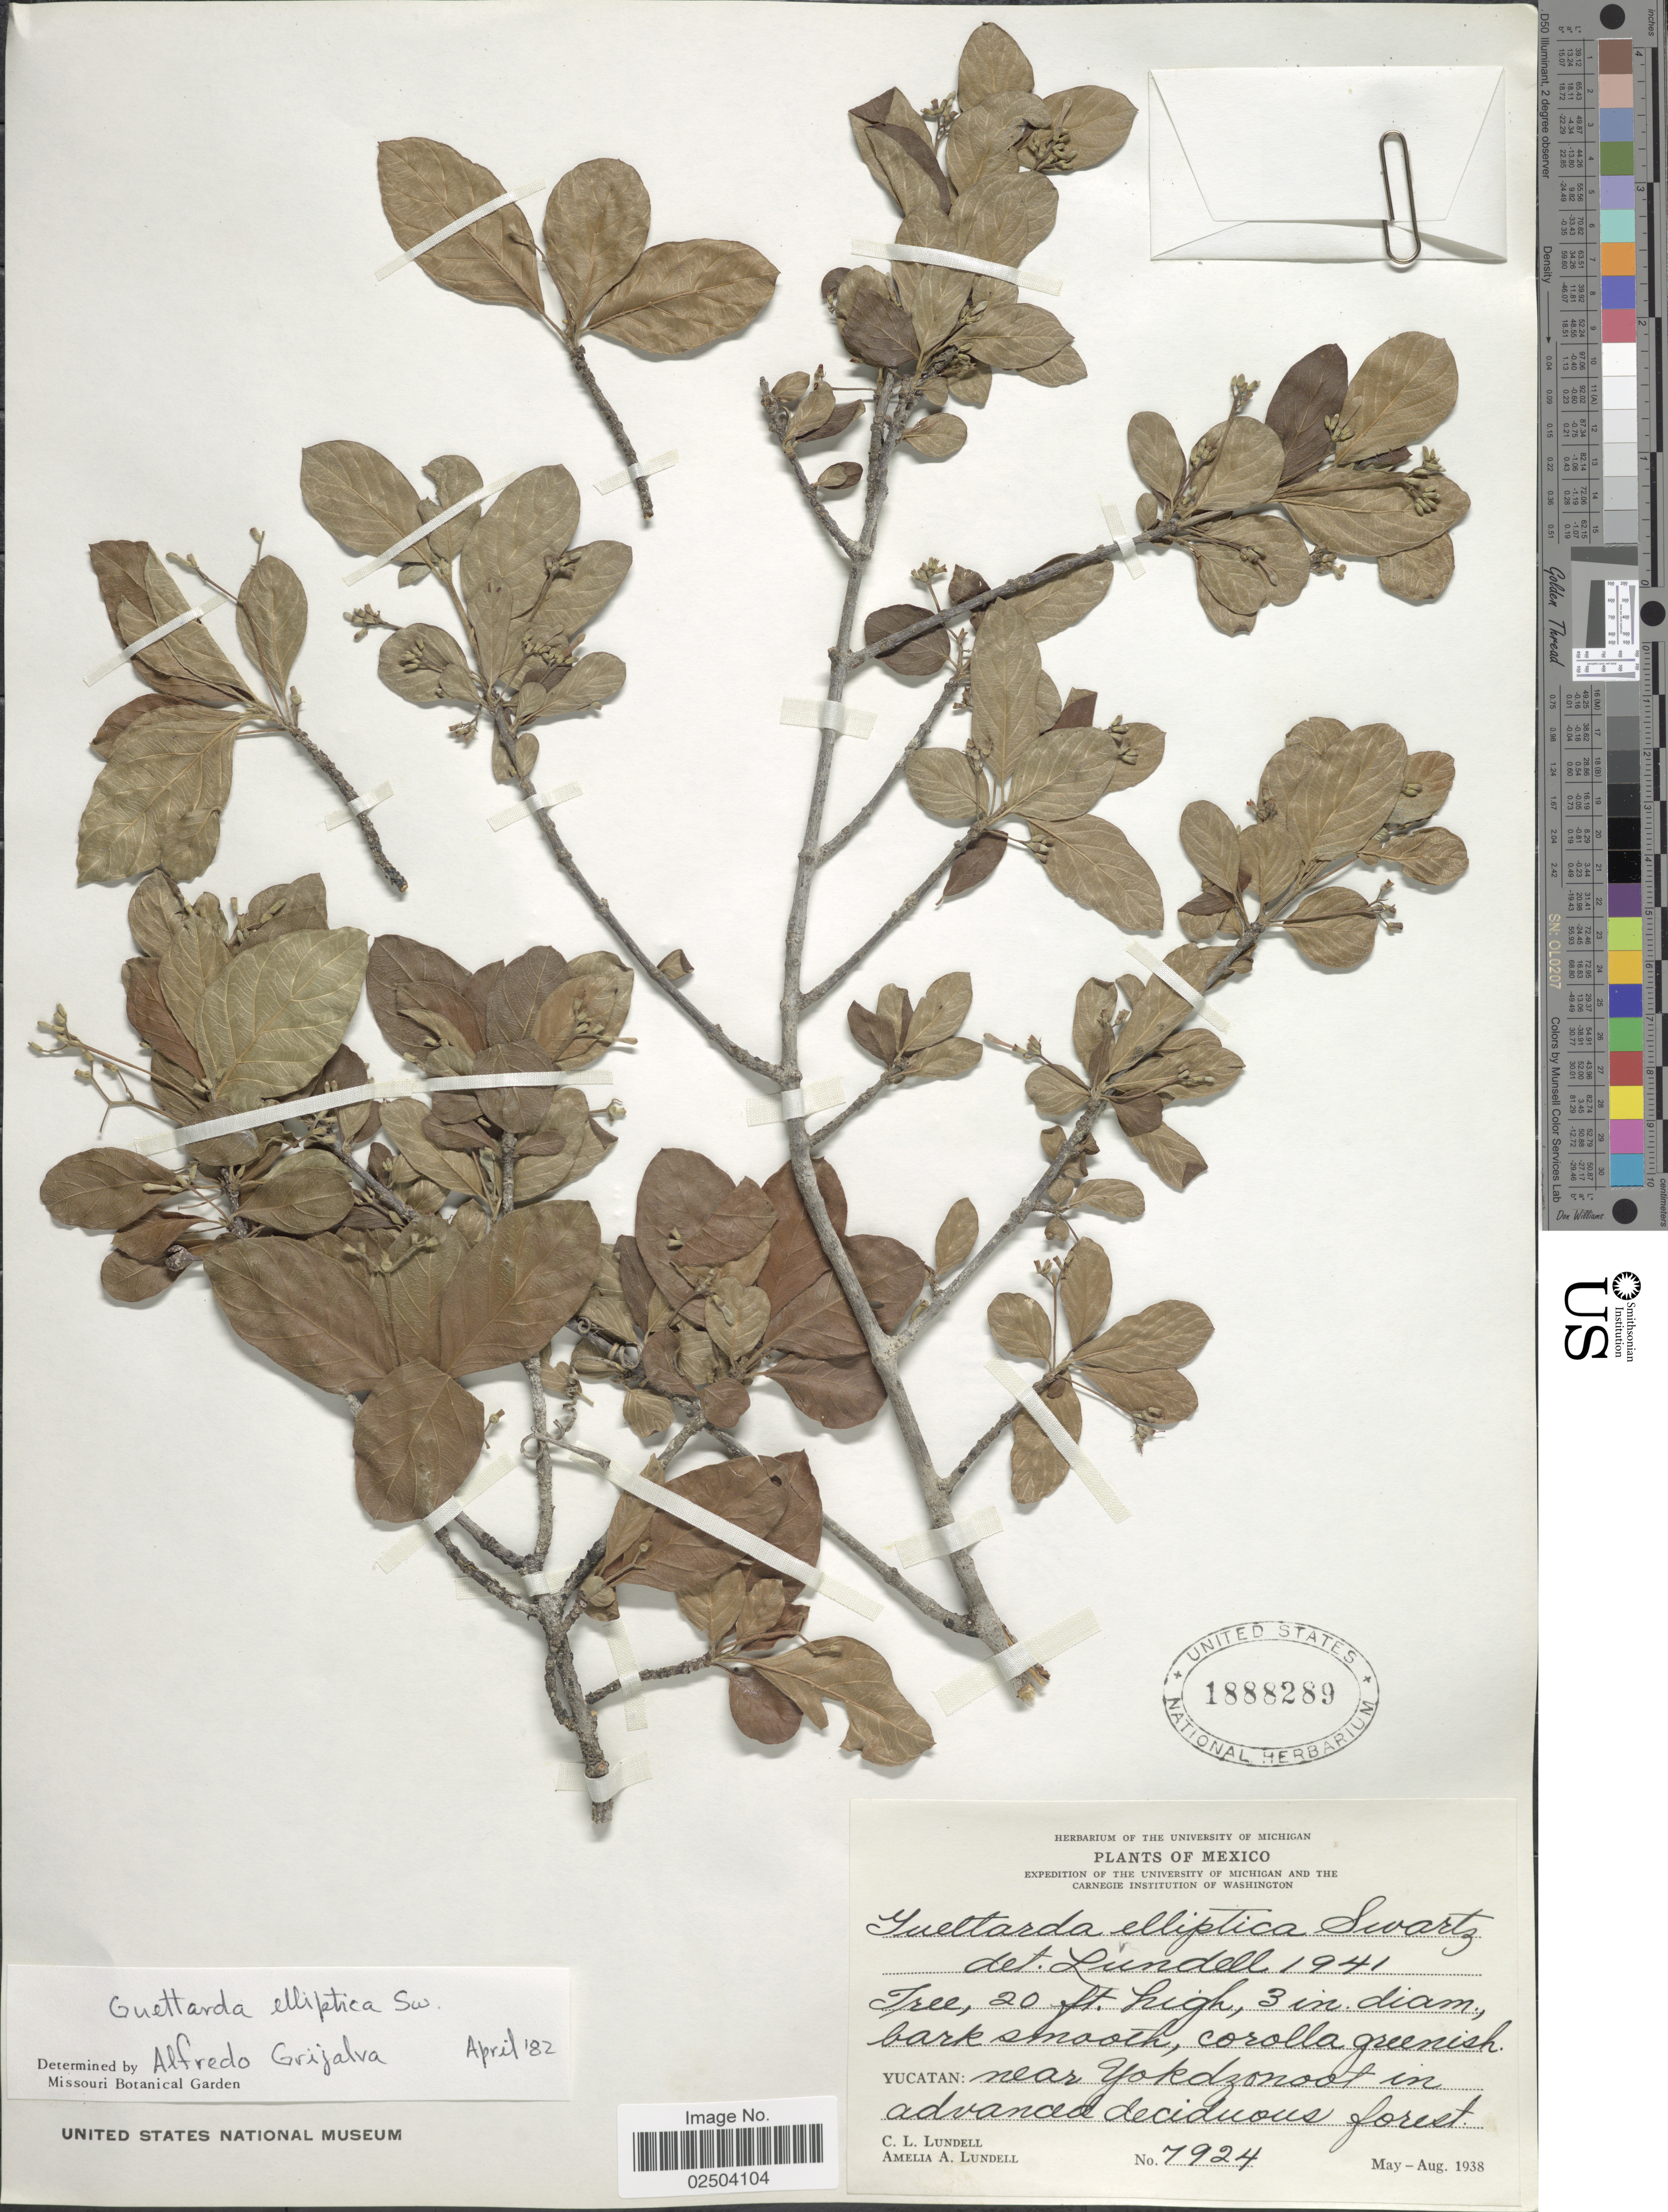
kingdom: Plantae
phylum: Tracheophyta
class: Magnoliopsida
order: Gentianales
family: Rubiaceae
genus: Guettarda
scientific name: Guettarda elliptica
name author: Sw.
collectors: C. L. Lundell & A. A. Lundell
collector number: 7924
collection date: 1938-05/1938-08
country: Mexico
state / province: Yucatán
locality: Near Yokdzonoot in advanced deciduous forest.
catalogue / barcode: US 1888289